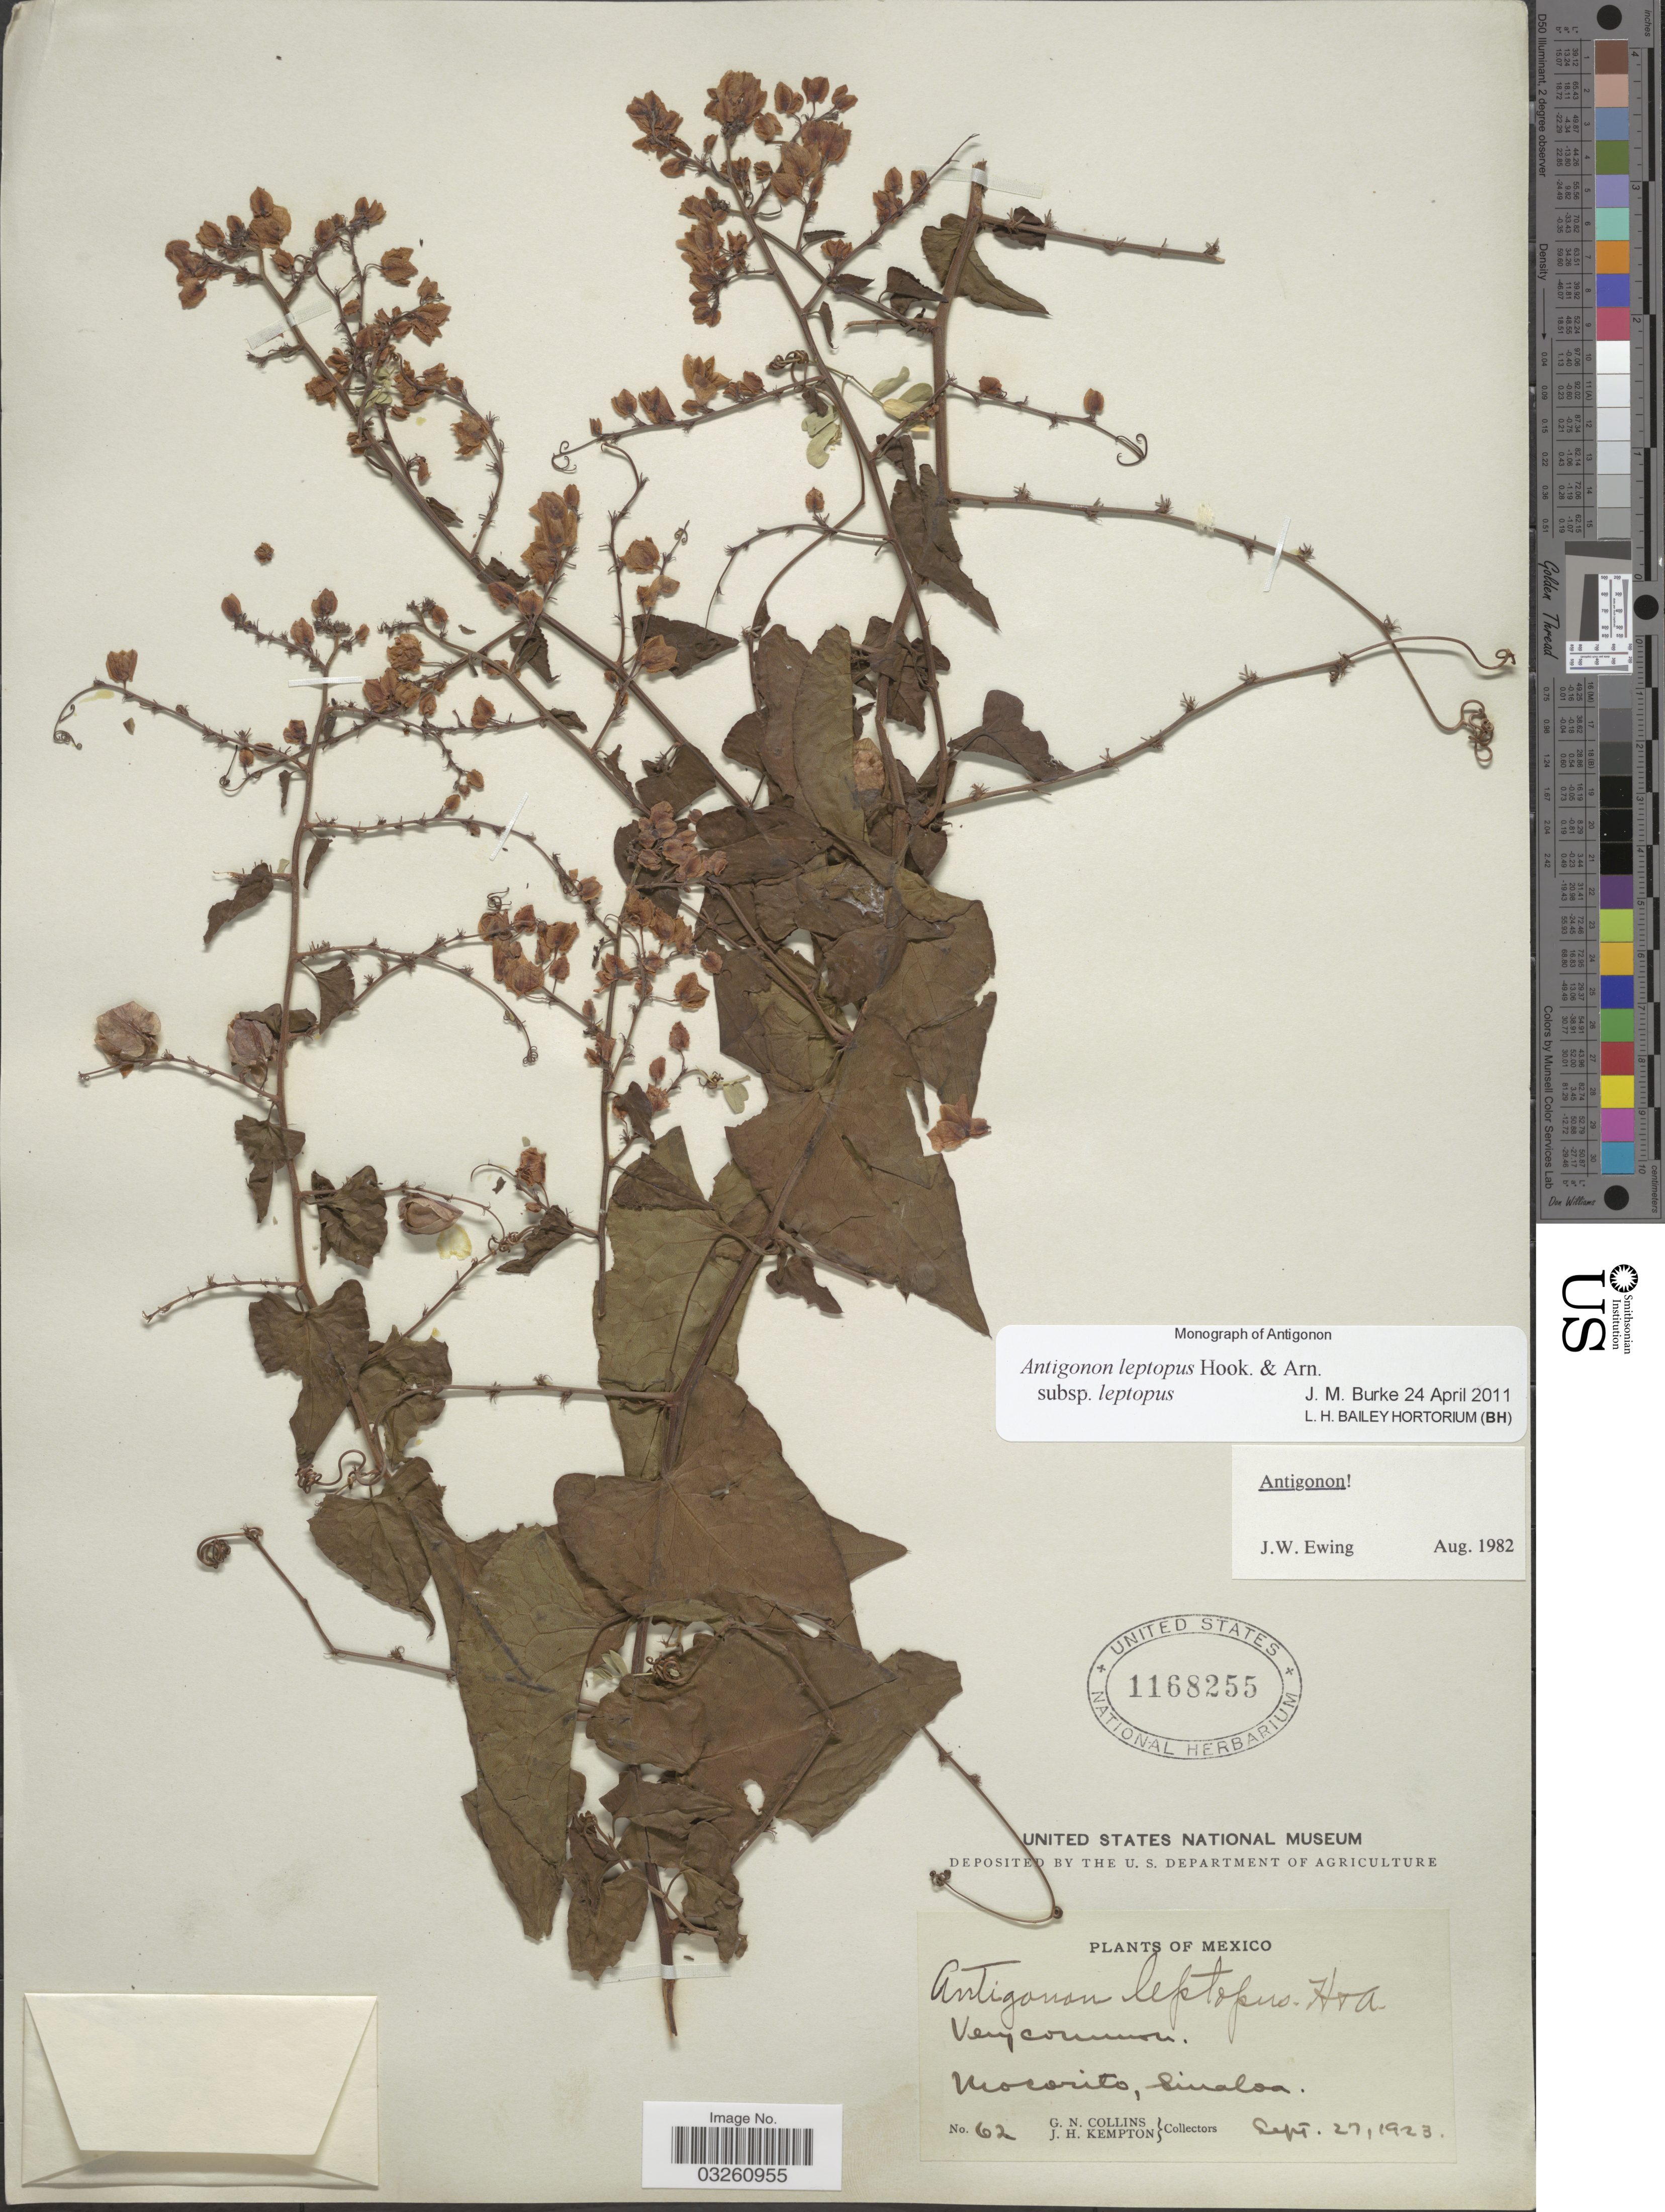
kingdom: Plantae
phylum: Tracheophyta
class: Magnoliopsida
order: Caryophyllales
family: Polygonaceae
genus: Antigonon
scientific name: Antigonon leptopus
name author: Hook. & Arn.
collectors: G. Collins & J. H. Kempton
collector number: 62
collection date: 1923-09-27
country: Mexico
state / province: Sinaloa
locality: Mocorito.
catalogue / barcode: US 1168255